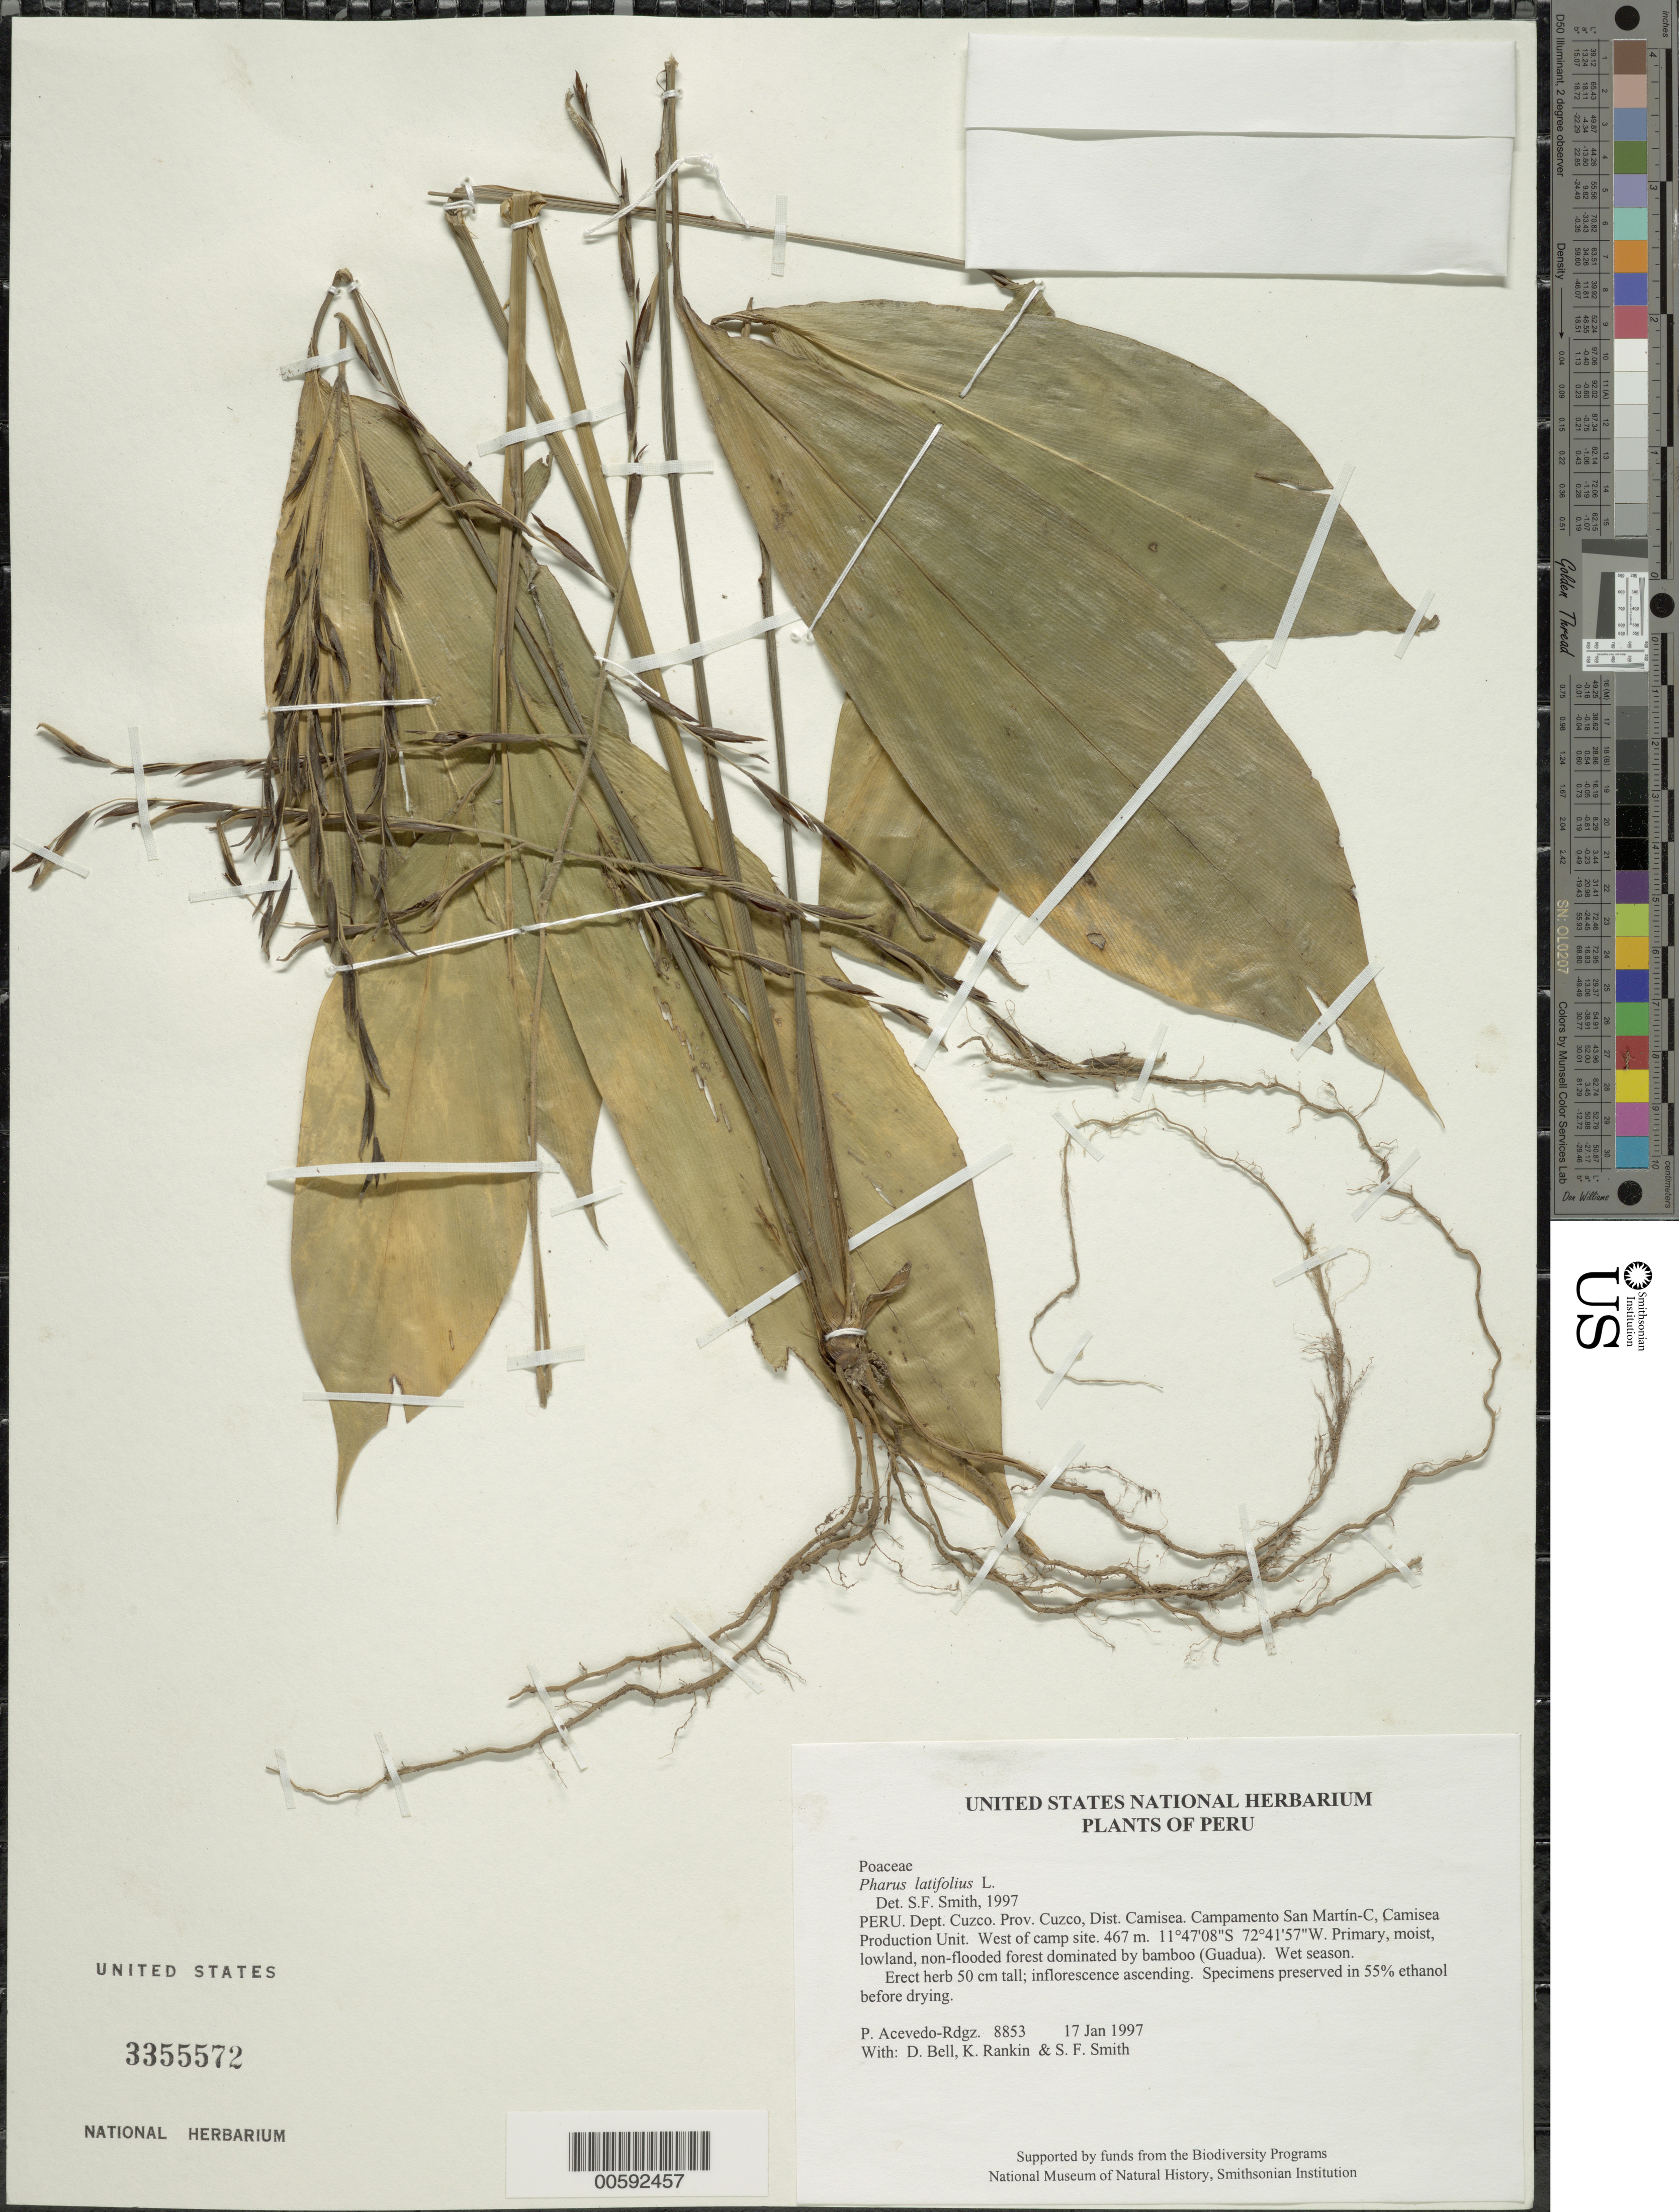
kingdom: Plantae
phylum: Tracheophyta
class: Liliopsida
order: Poales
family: Poaceae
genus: Pharus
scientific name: Pharus latifolius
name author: L.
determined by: Smith, Stephen F., (US), NMNH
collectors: P. Acevedo-Rodr., D. A. Bell, K. B. Rankin & S.F. Smith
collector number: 8853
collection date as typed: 17 Jan 1997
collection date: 1997-01-17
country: Peru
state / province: Cusco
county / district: Cusco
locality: Districto Camisea, Campamento San Martín-C, Camisea Production Unit. West of camp site.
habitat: Primary, moist, lowland, non-flooded forest dominated by bamboo (Guadua). Wet season.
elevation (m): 467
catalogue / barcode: US 3355572